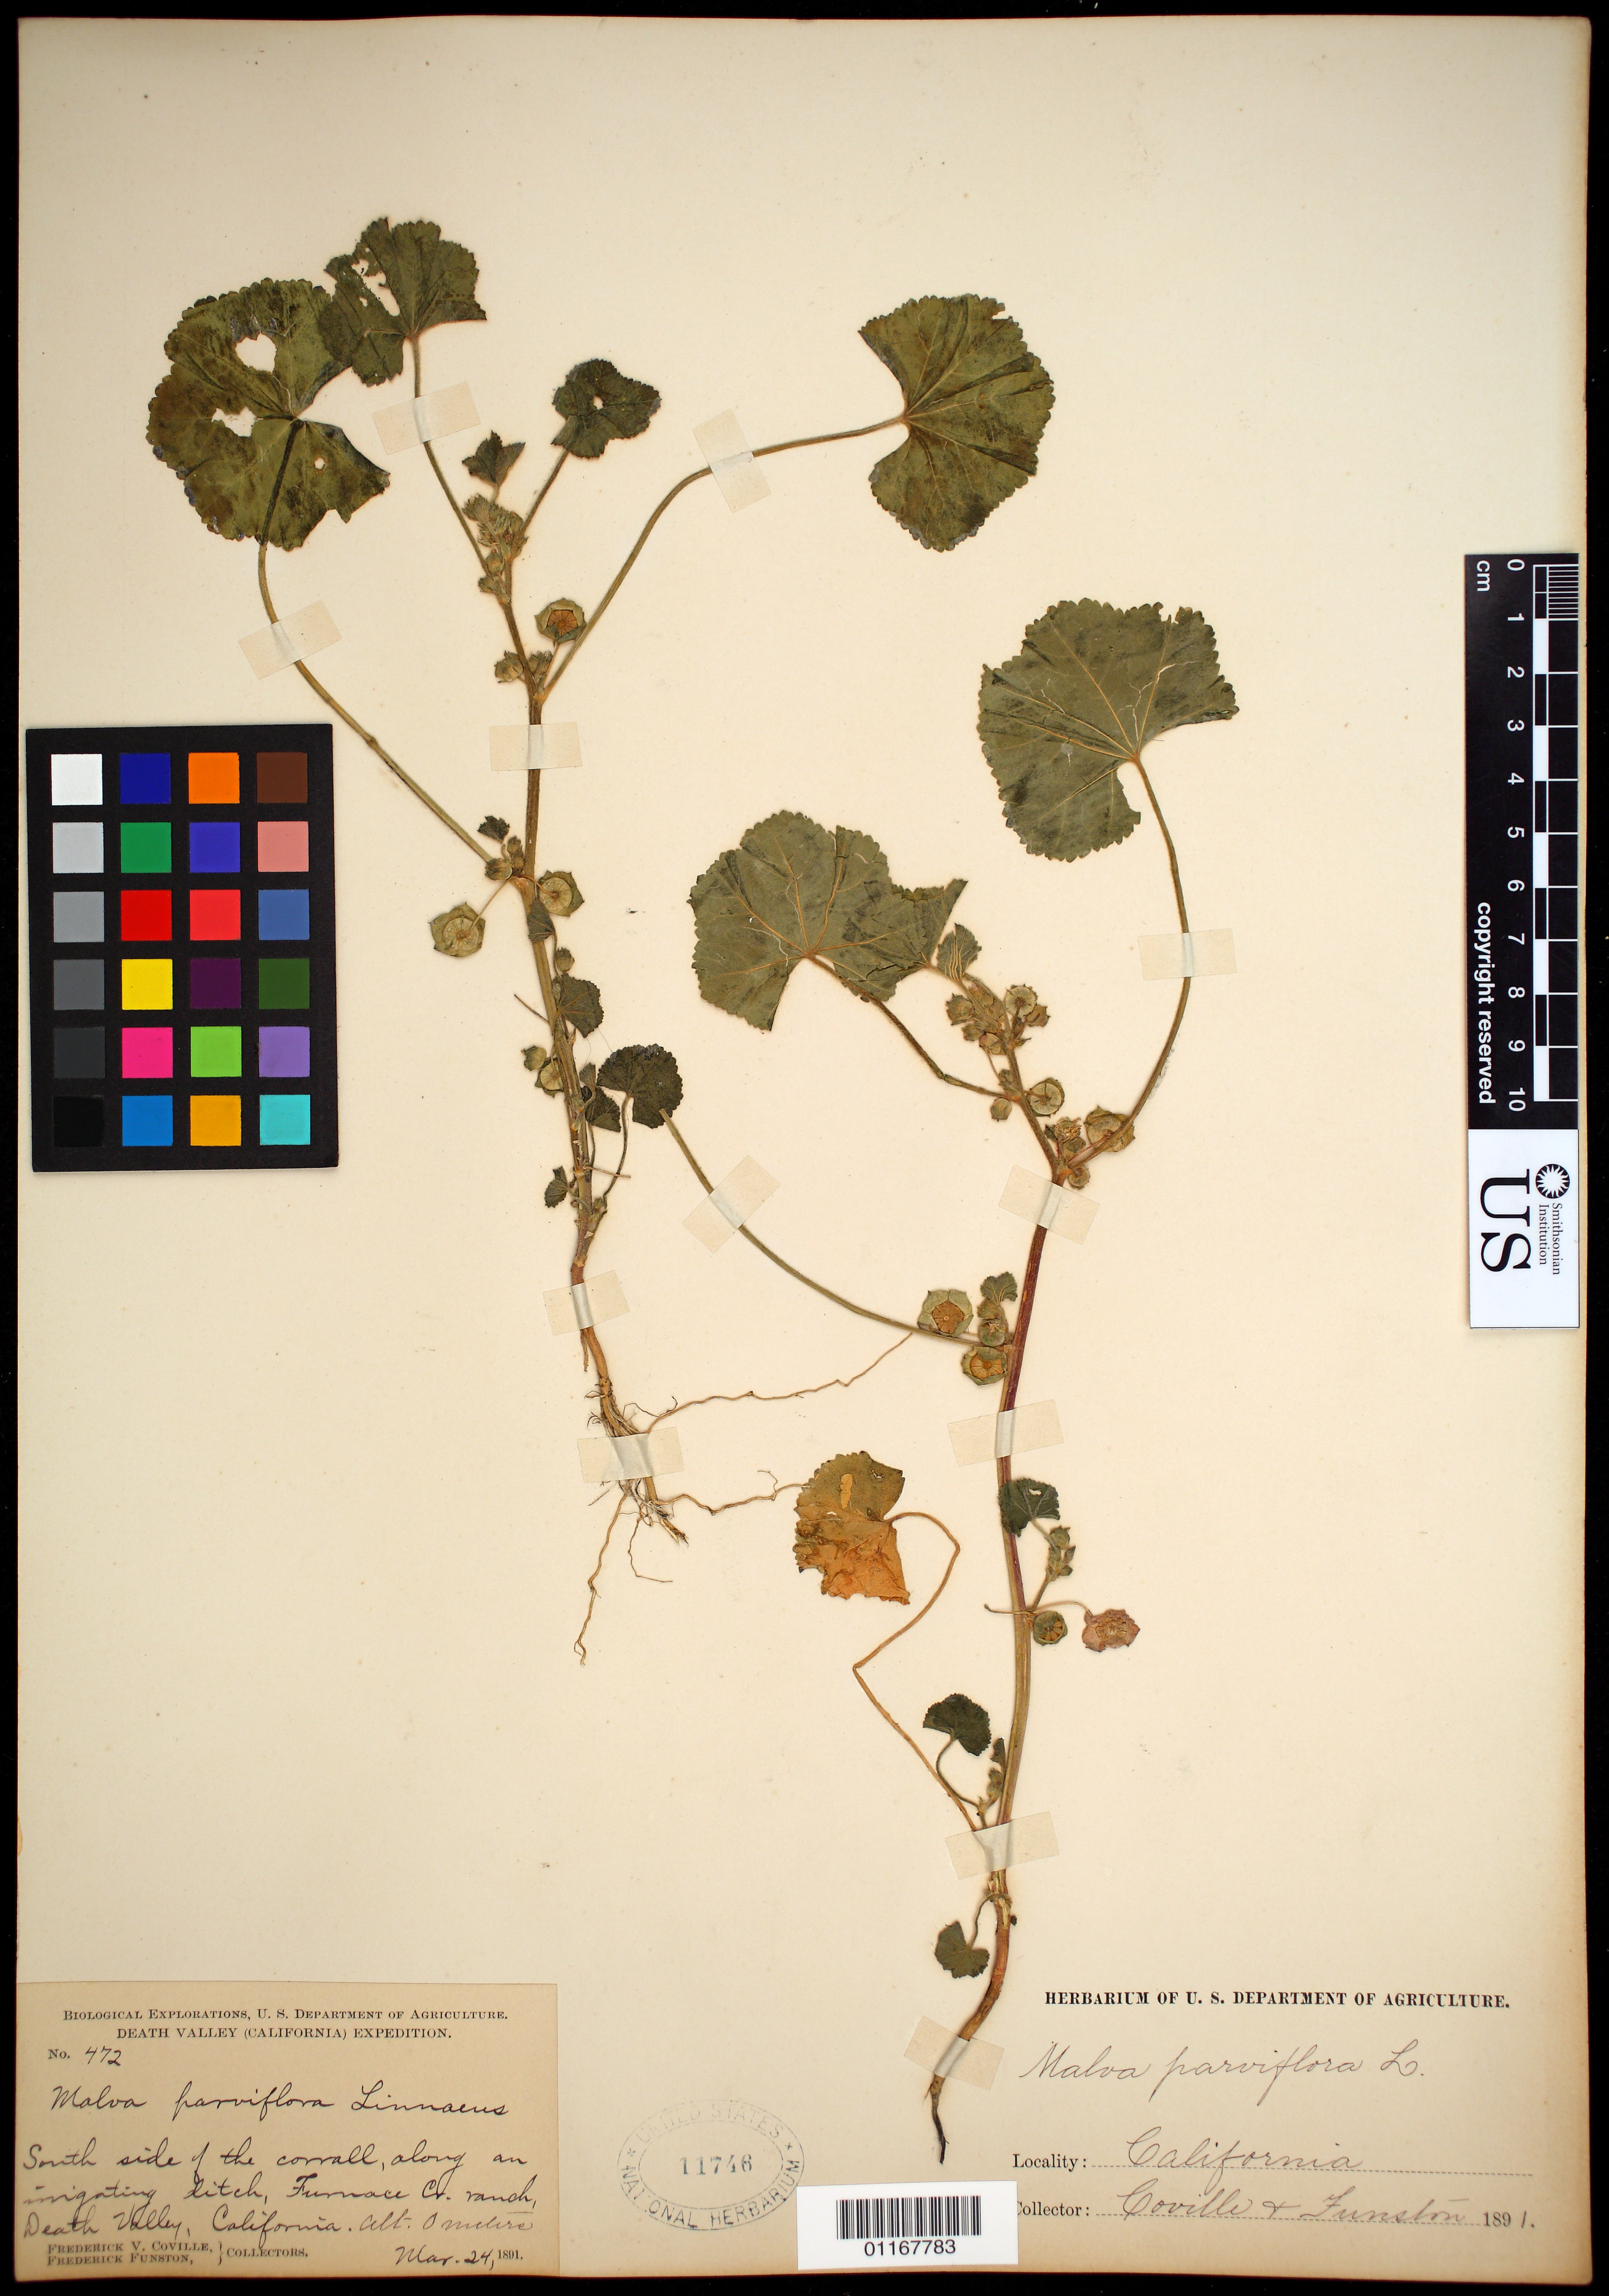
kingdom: Plantae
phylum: Tracheophyta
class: Magnoliopsida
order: Malvales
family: Malvaceae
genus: Malva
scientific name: Malva parviflora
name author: L.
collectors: F. V. Coville & F. Funston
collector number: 472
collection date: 1891-03-24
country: United States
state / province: California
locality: South side of the corrall , along an irrigating ditch. Furnace Creek Ranch.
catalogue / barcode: US 11746